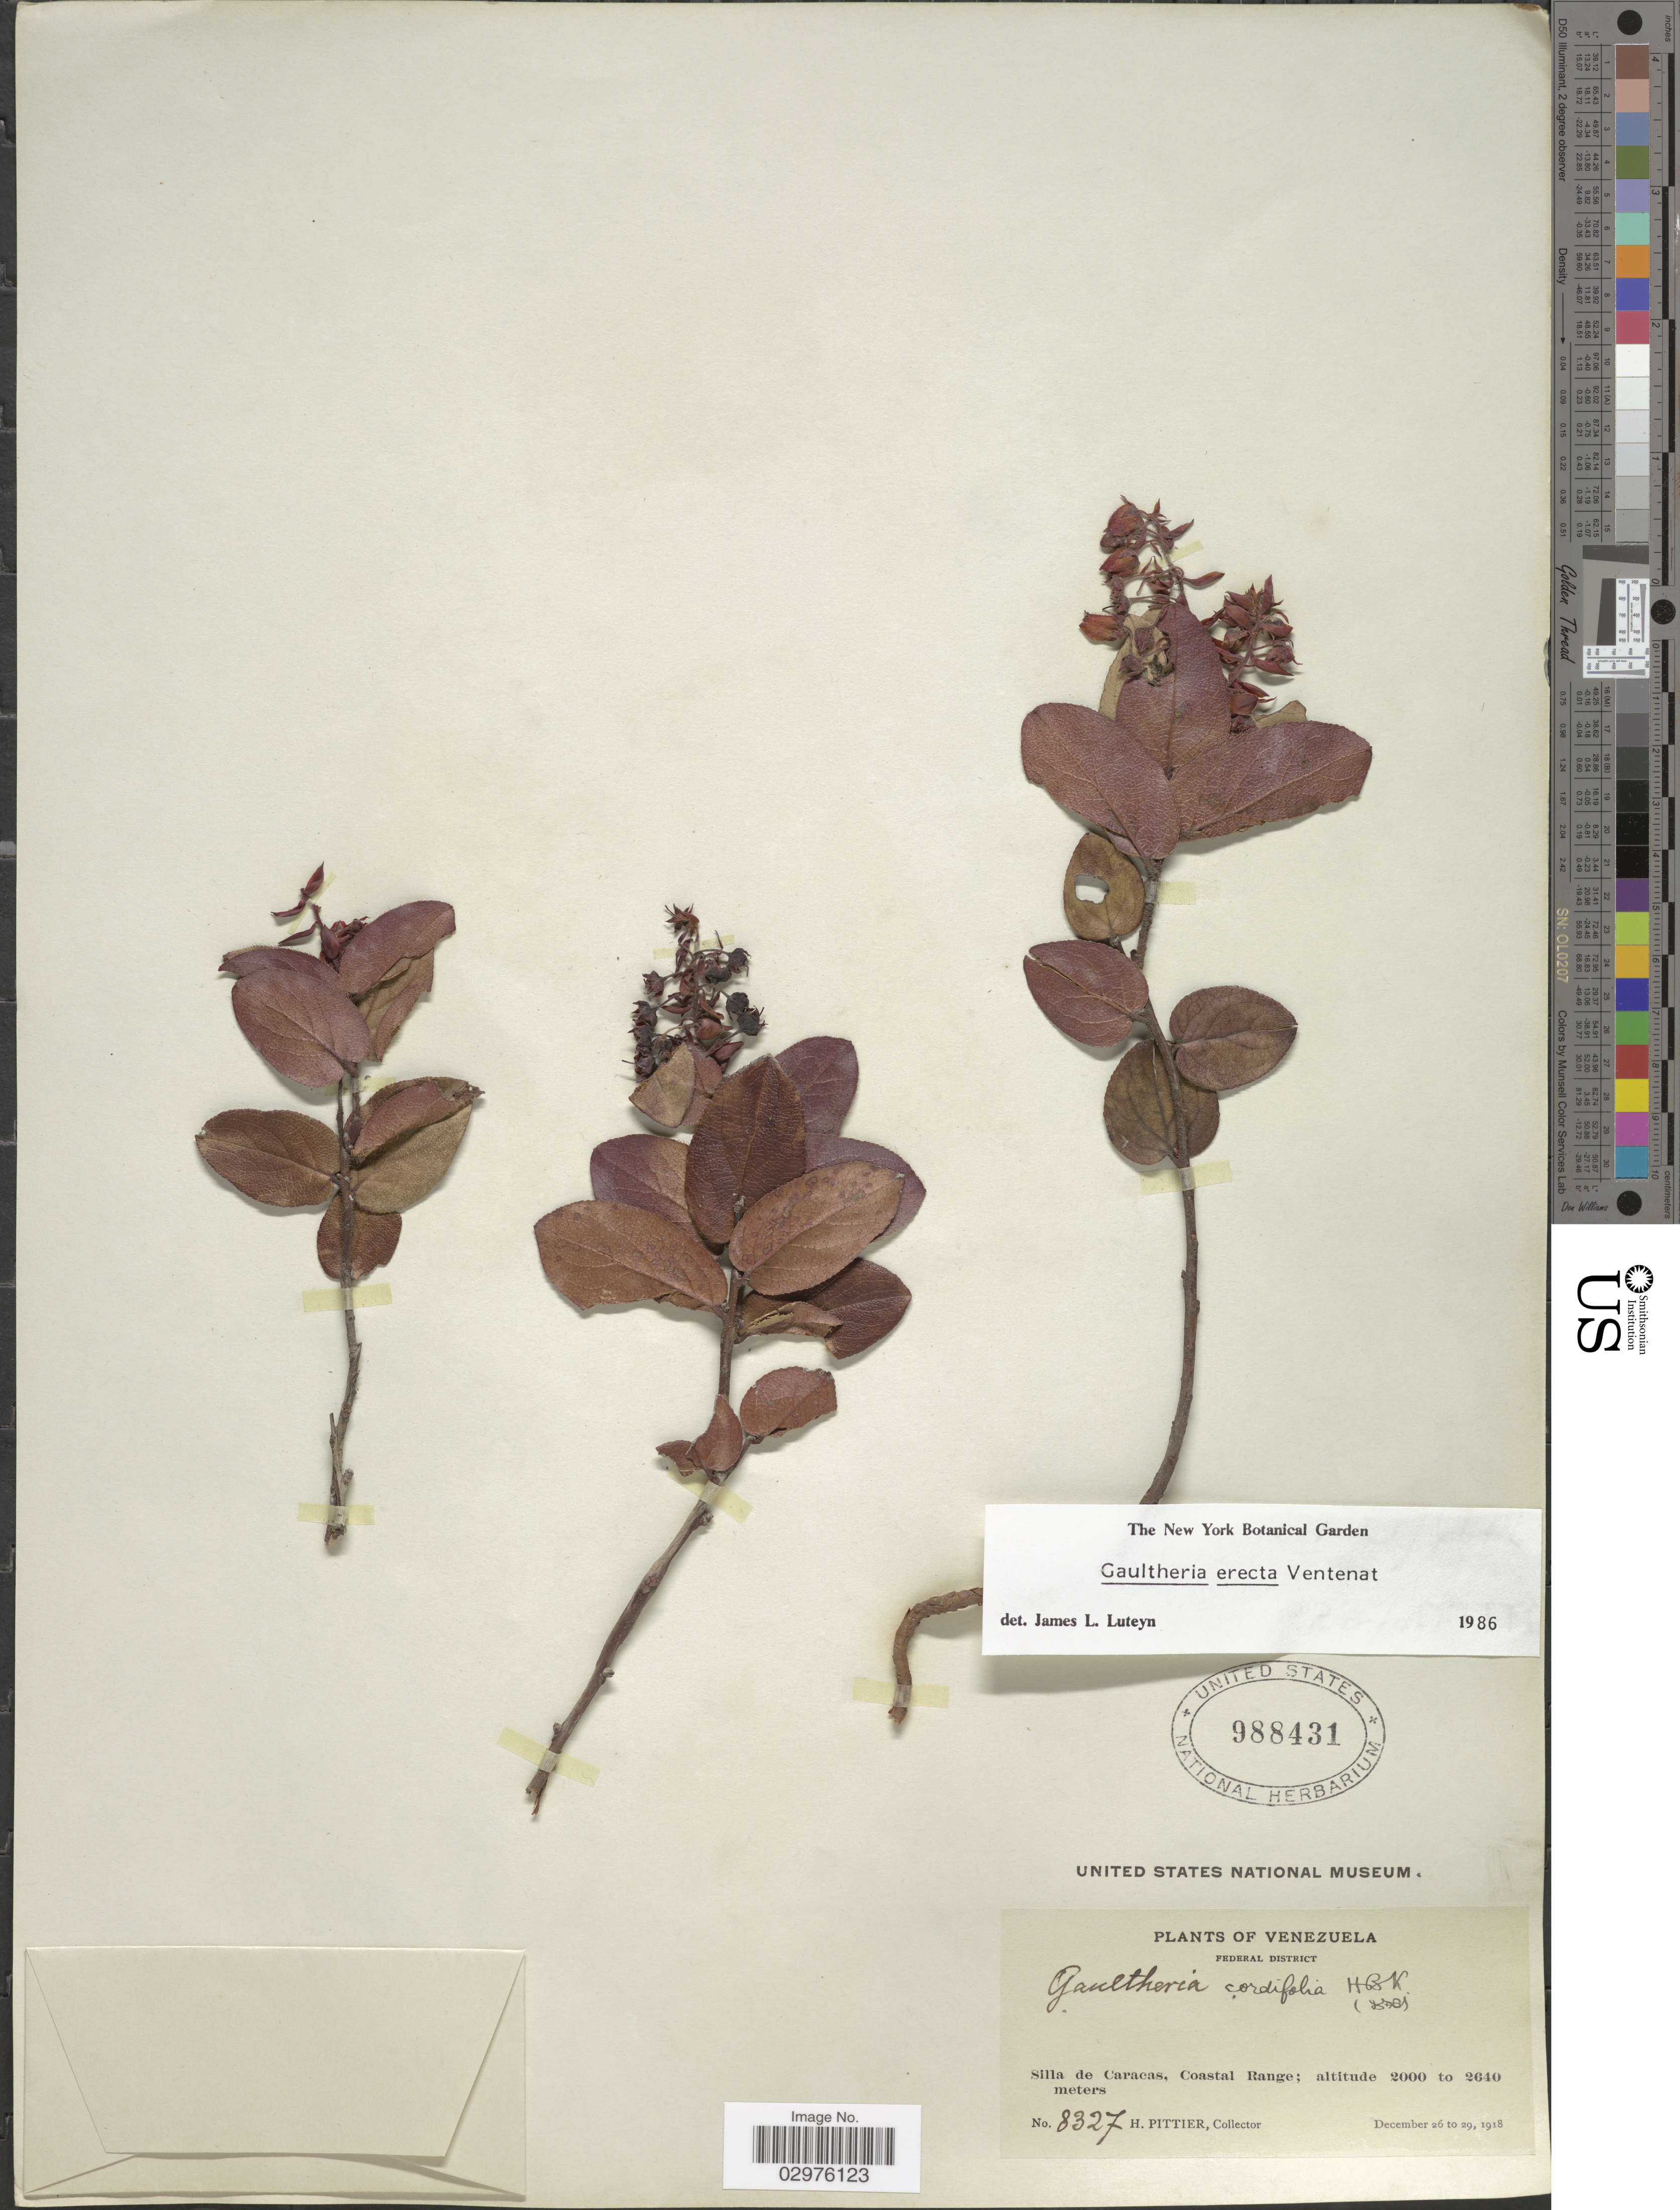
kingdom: Plantae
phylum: Tracheophyta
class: Magnoliopsida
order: Ericales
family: Ericaceae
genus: Gaultheria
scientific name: Gaultheria erecta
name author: Vent.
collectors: H. F. Pittier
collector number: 8327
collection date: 1918-12-26/1918-12-29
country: Venezuela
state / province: Distrito Federal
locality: Federal District. Silla de Caracas, Coastal Range.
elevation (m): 2000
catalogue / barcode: US 988431